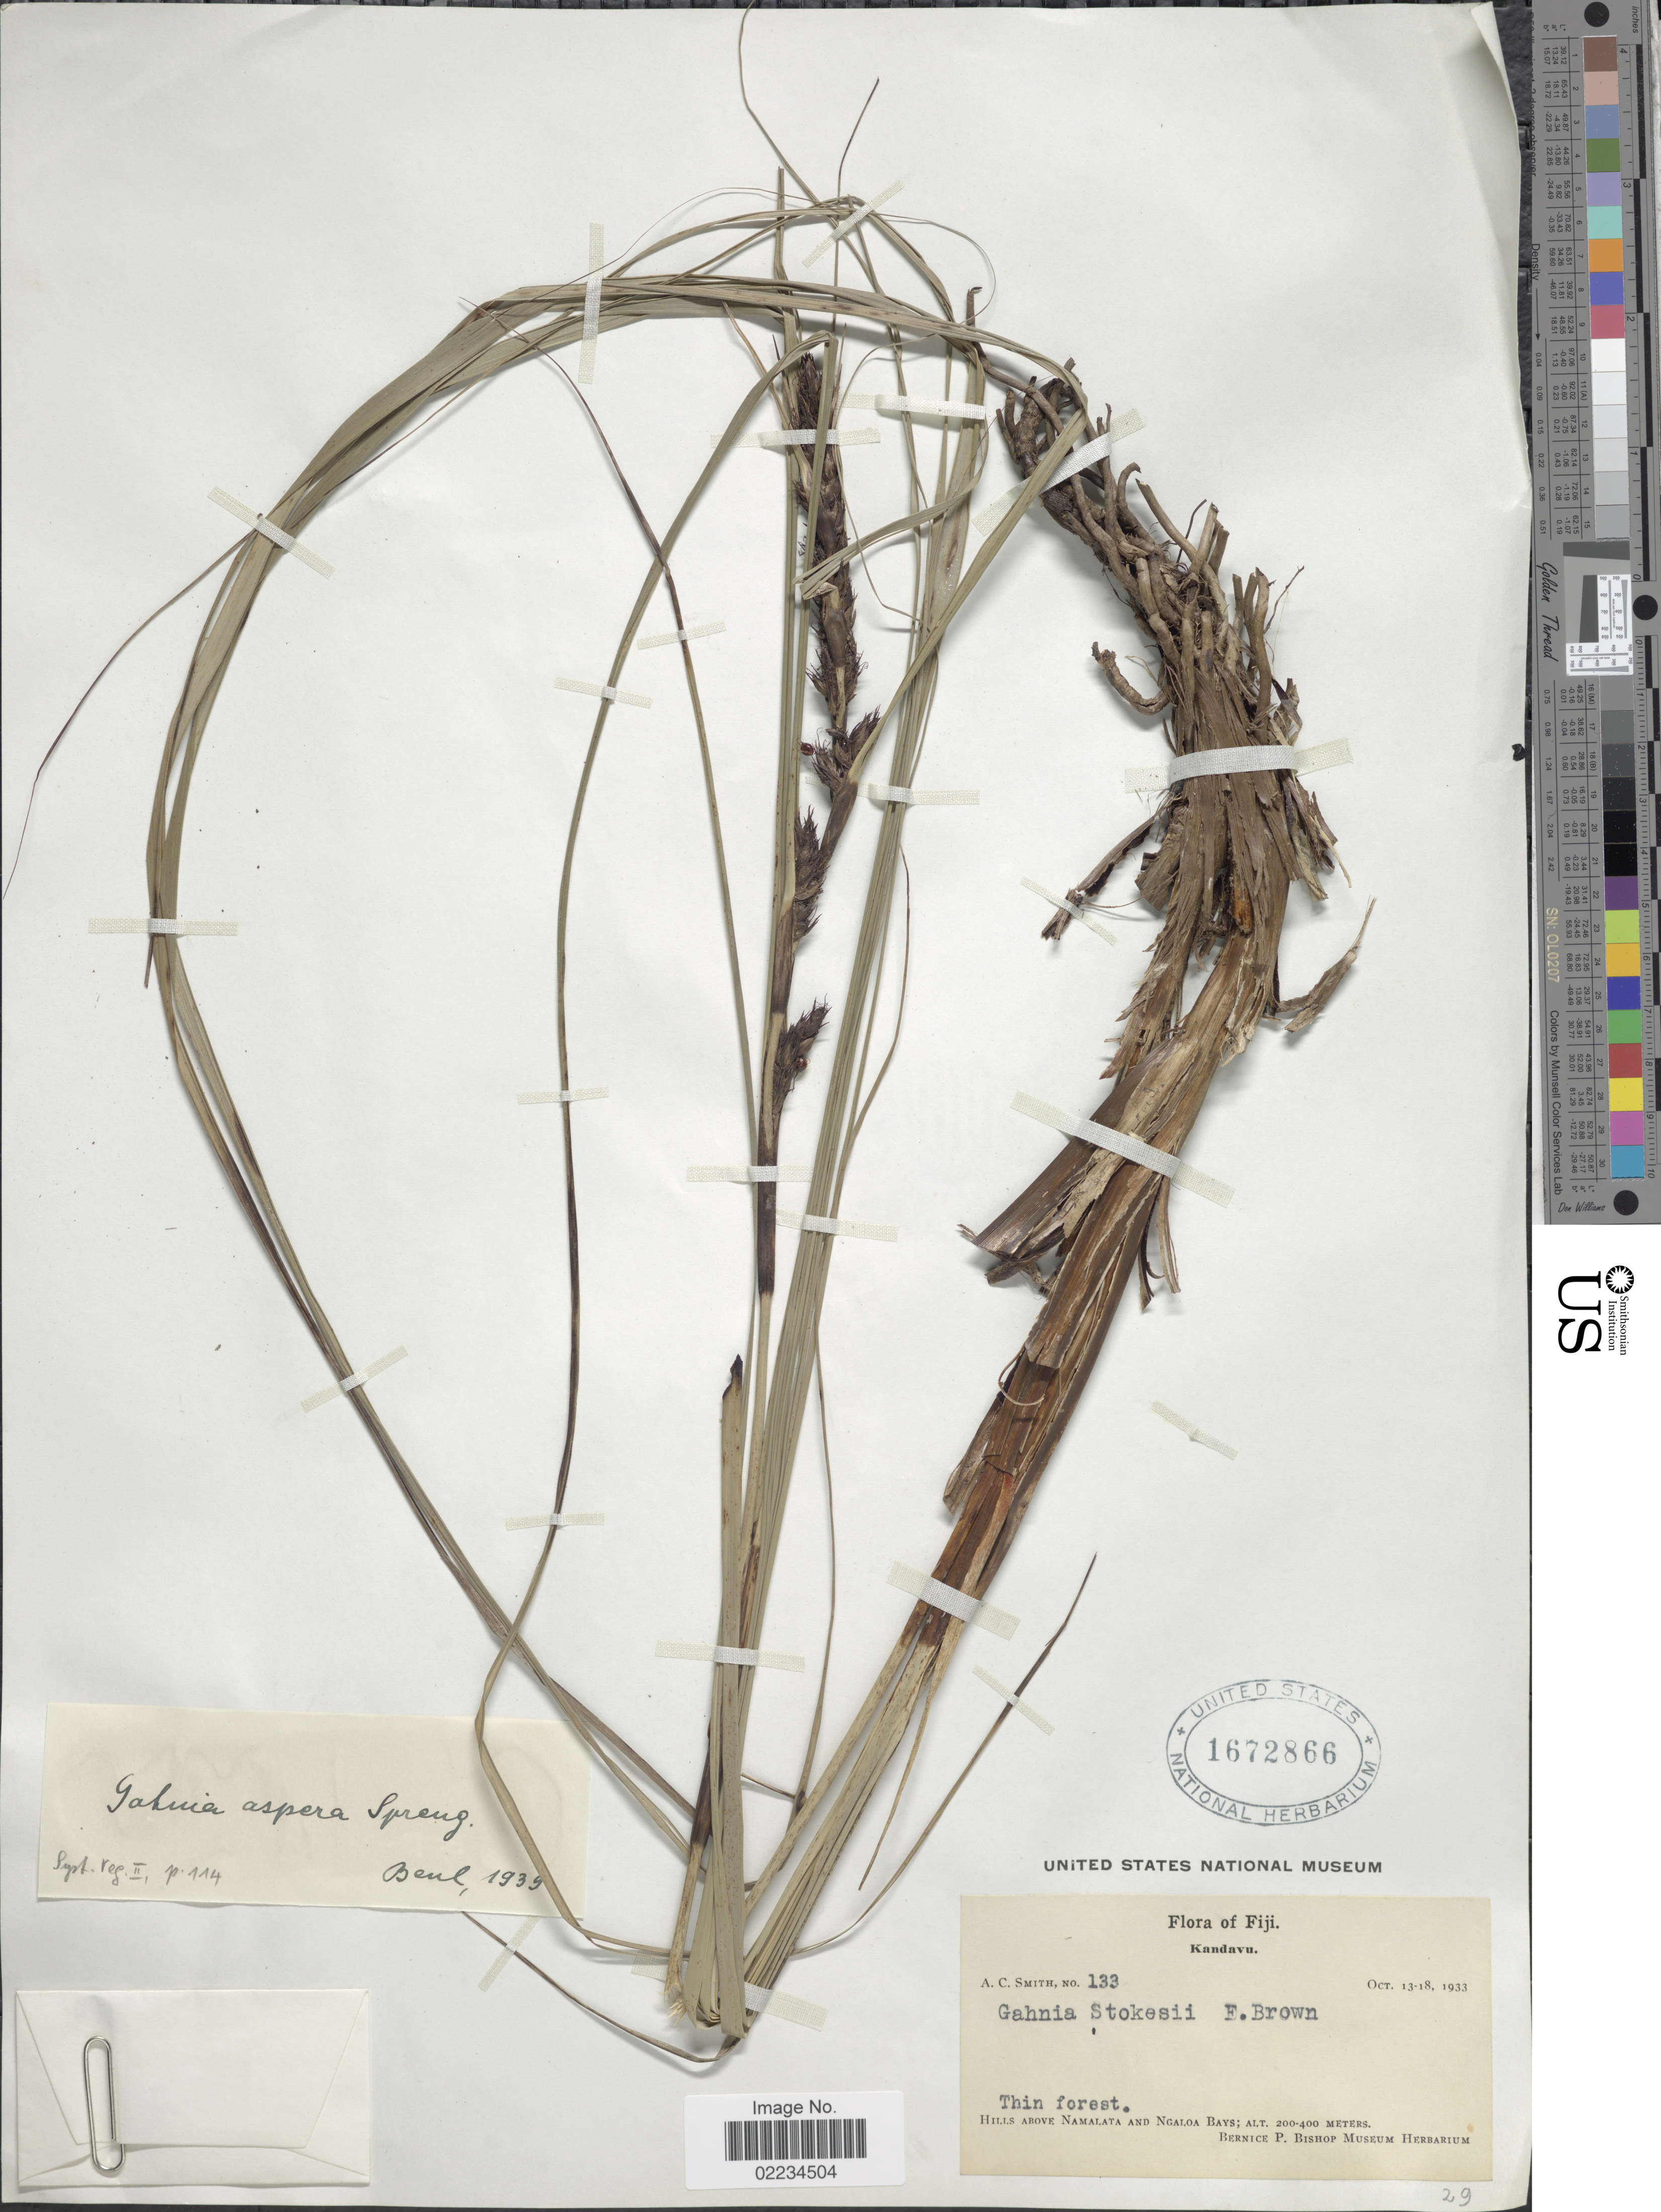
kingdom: Plantae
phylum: Tracheophyta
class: Liliopsida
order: Poales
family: Cyperaceae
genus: Gahnia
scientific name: Gahnia stokesii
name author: F. Br.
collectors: A. C. Smith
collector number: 133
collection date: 1933-10-13/1933-10-18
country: Fiji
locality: Kandavu, Thin forest, Hills above Namalata and Ngaloa Bays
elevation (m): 200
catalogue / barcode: US 1672866